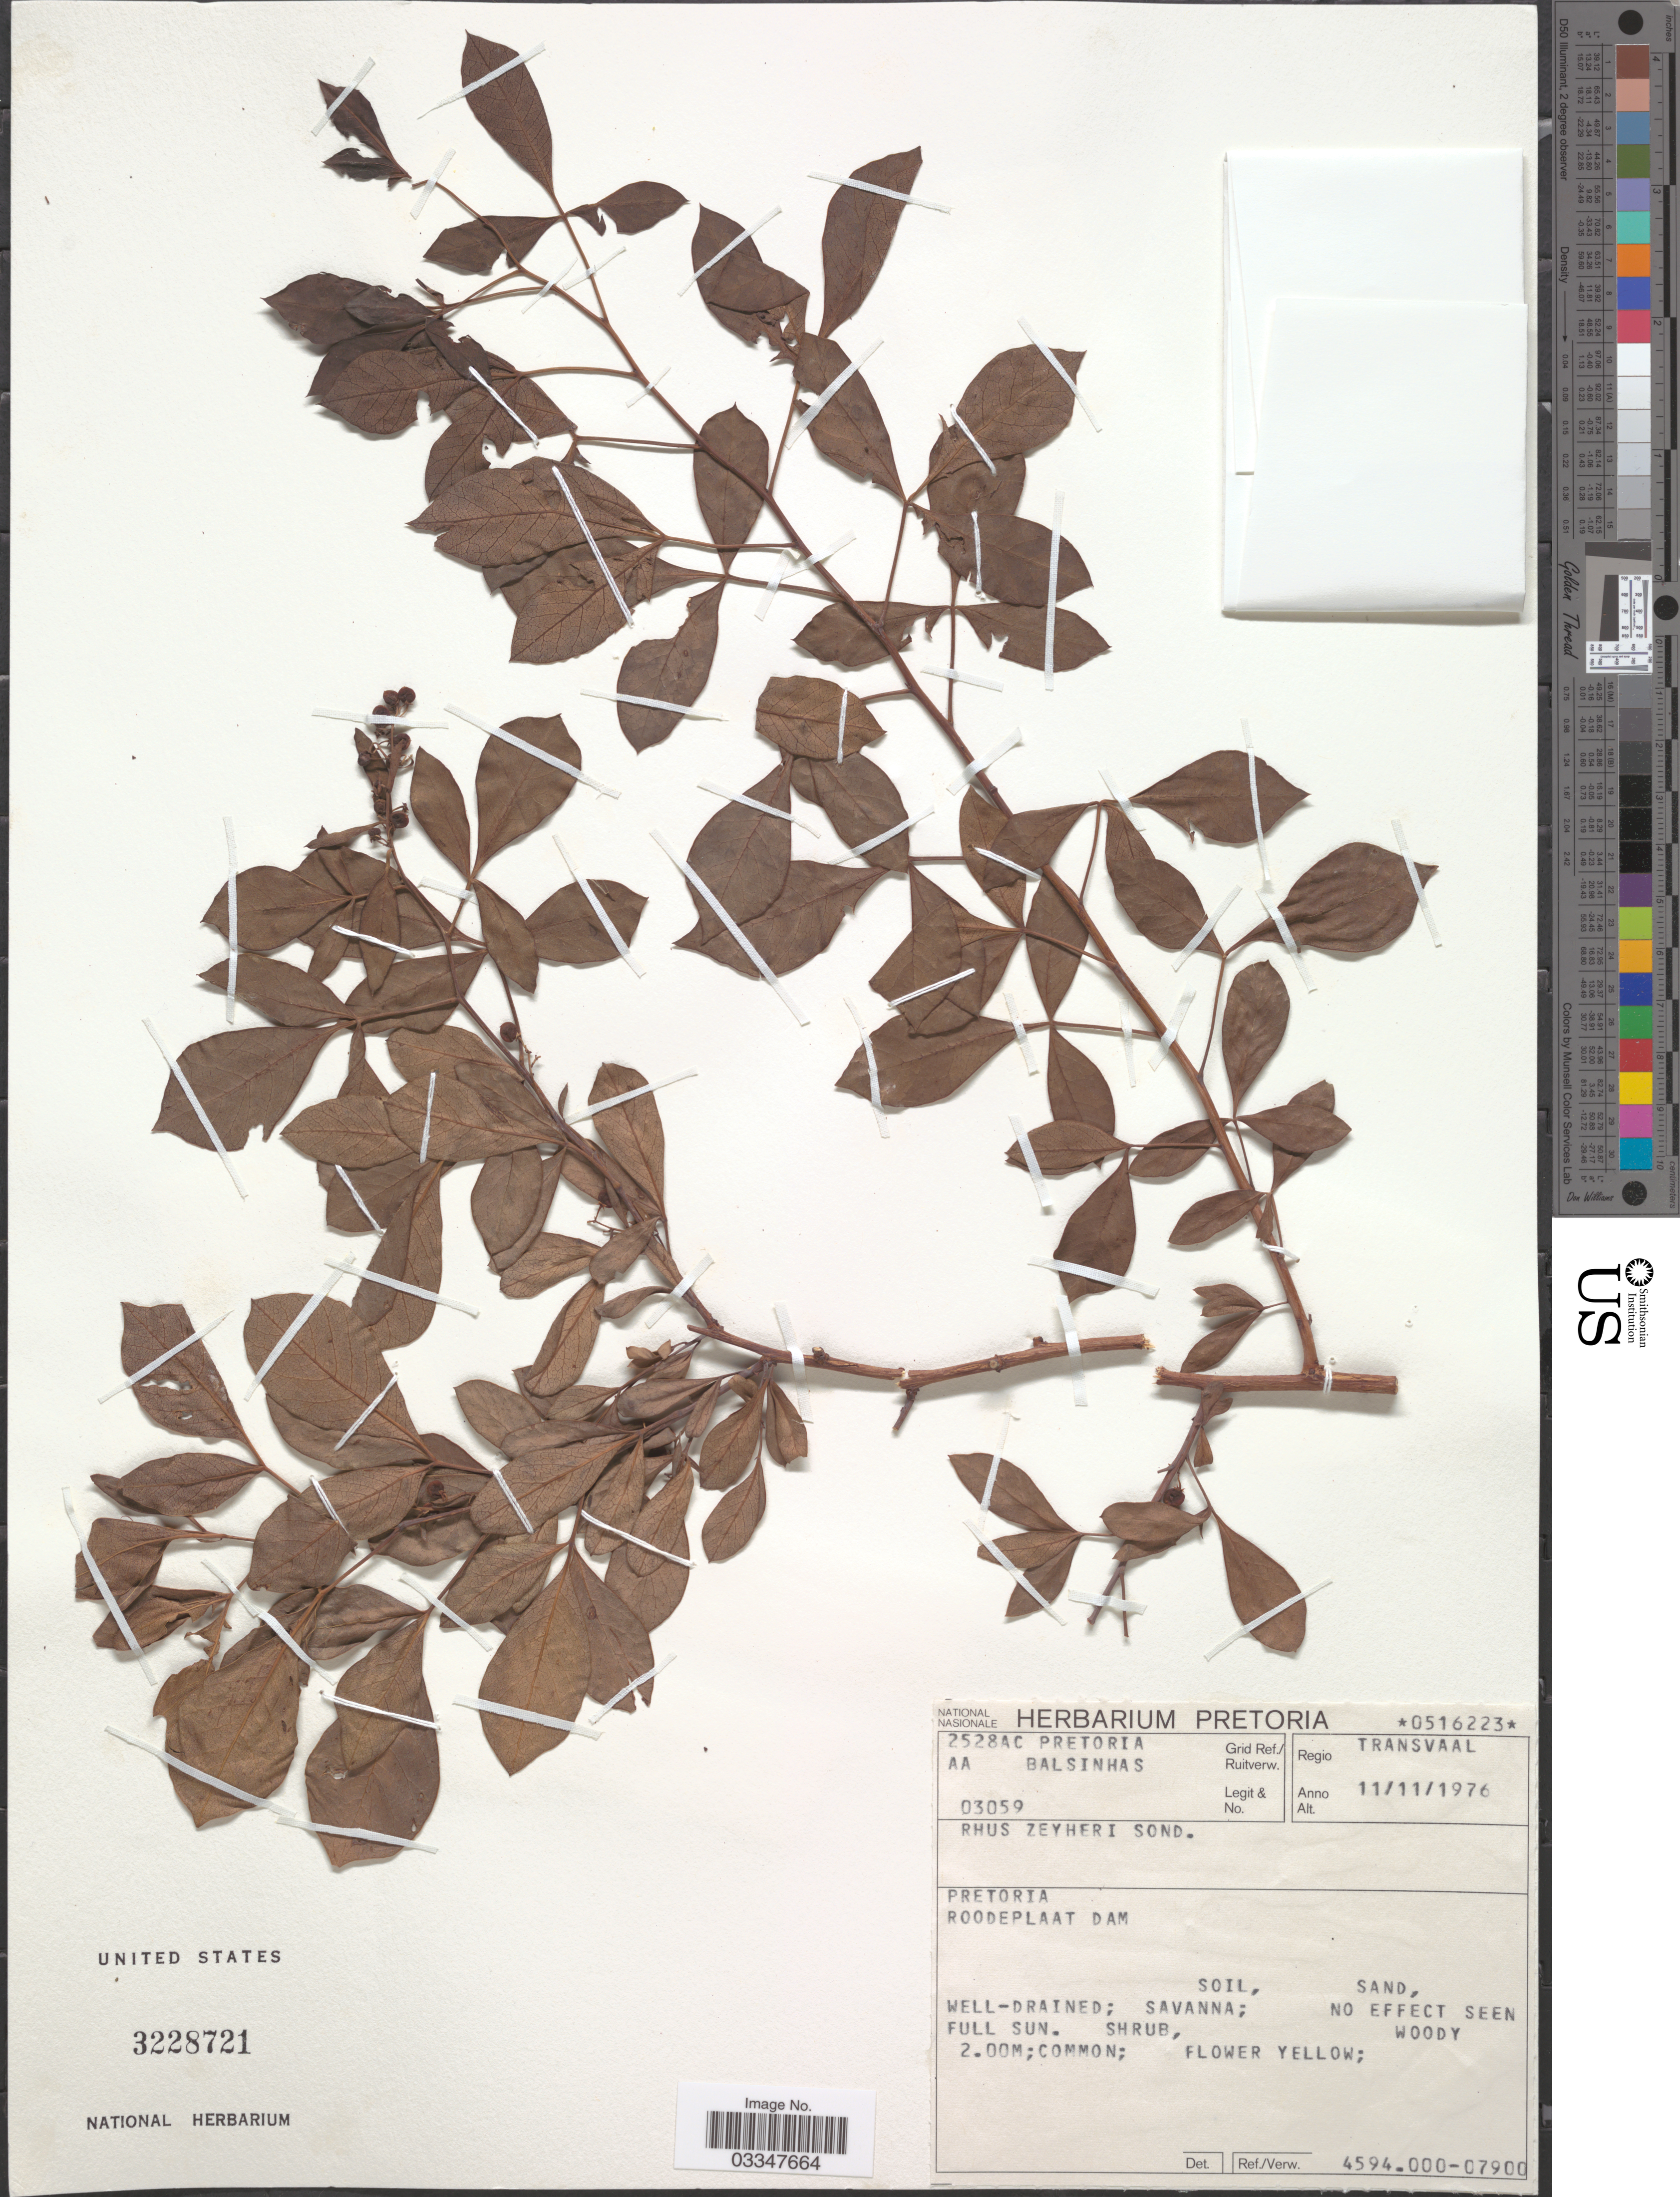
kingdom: Plantae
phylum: Tracheophyta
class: Magnoliopsida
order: Sapindales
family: Anacardiaceae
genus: Rhus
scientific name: Rhus zeyheri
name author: Sond.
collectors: A. A. Balsinhas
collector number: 03059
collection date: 1976-11-11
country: South Africa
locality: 2528AC Pretoria Grid Ref./Ruitverw. Regio Transvaal. Pretoria. Roodeplaat Dam.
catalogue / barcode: US 3228721